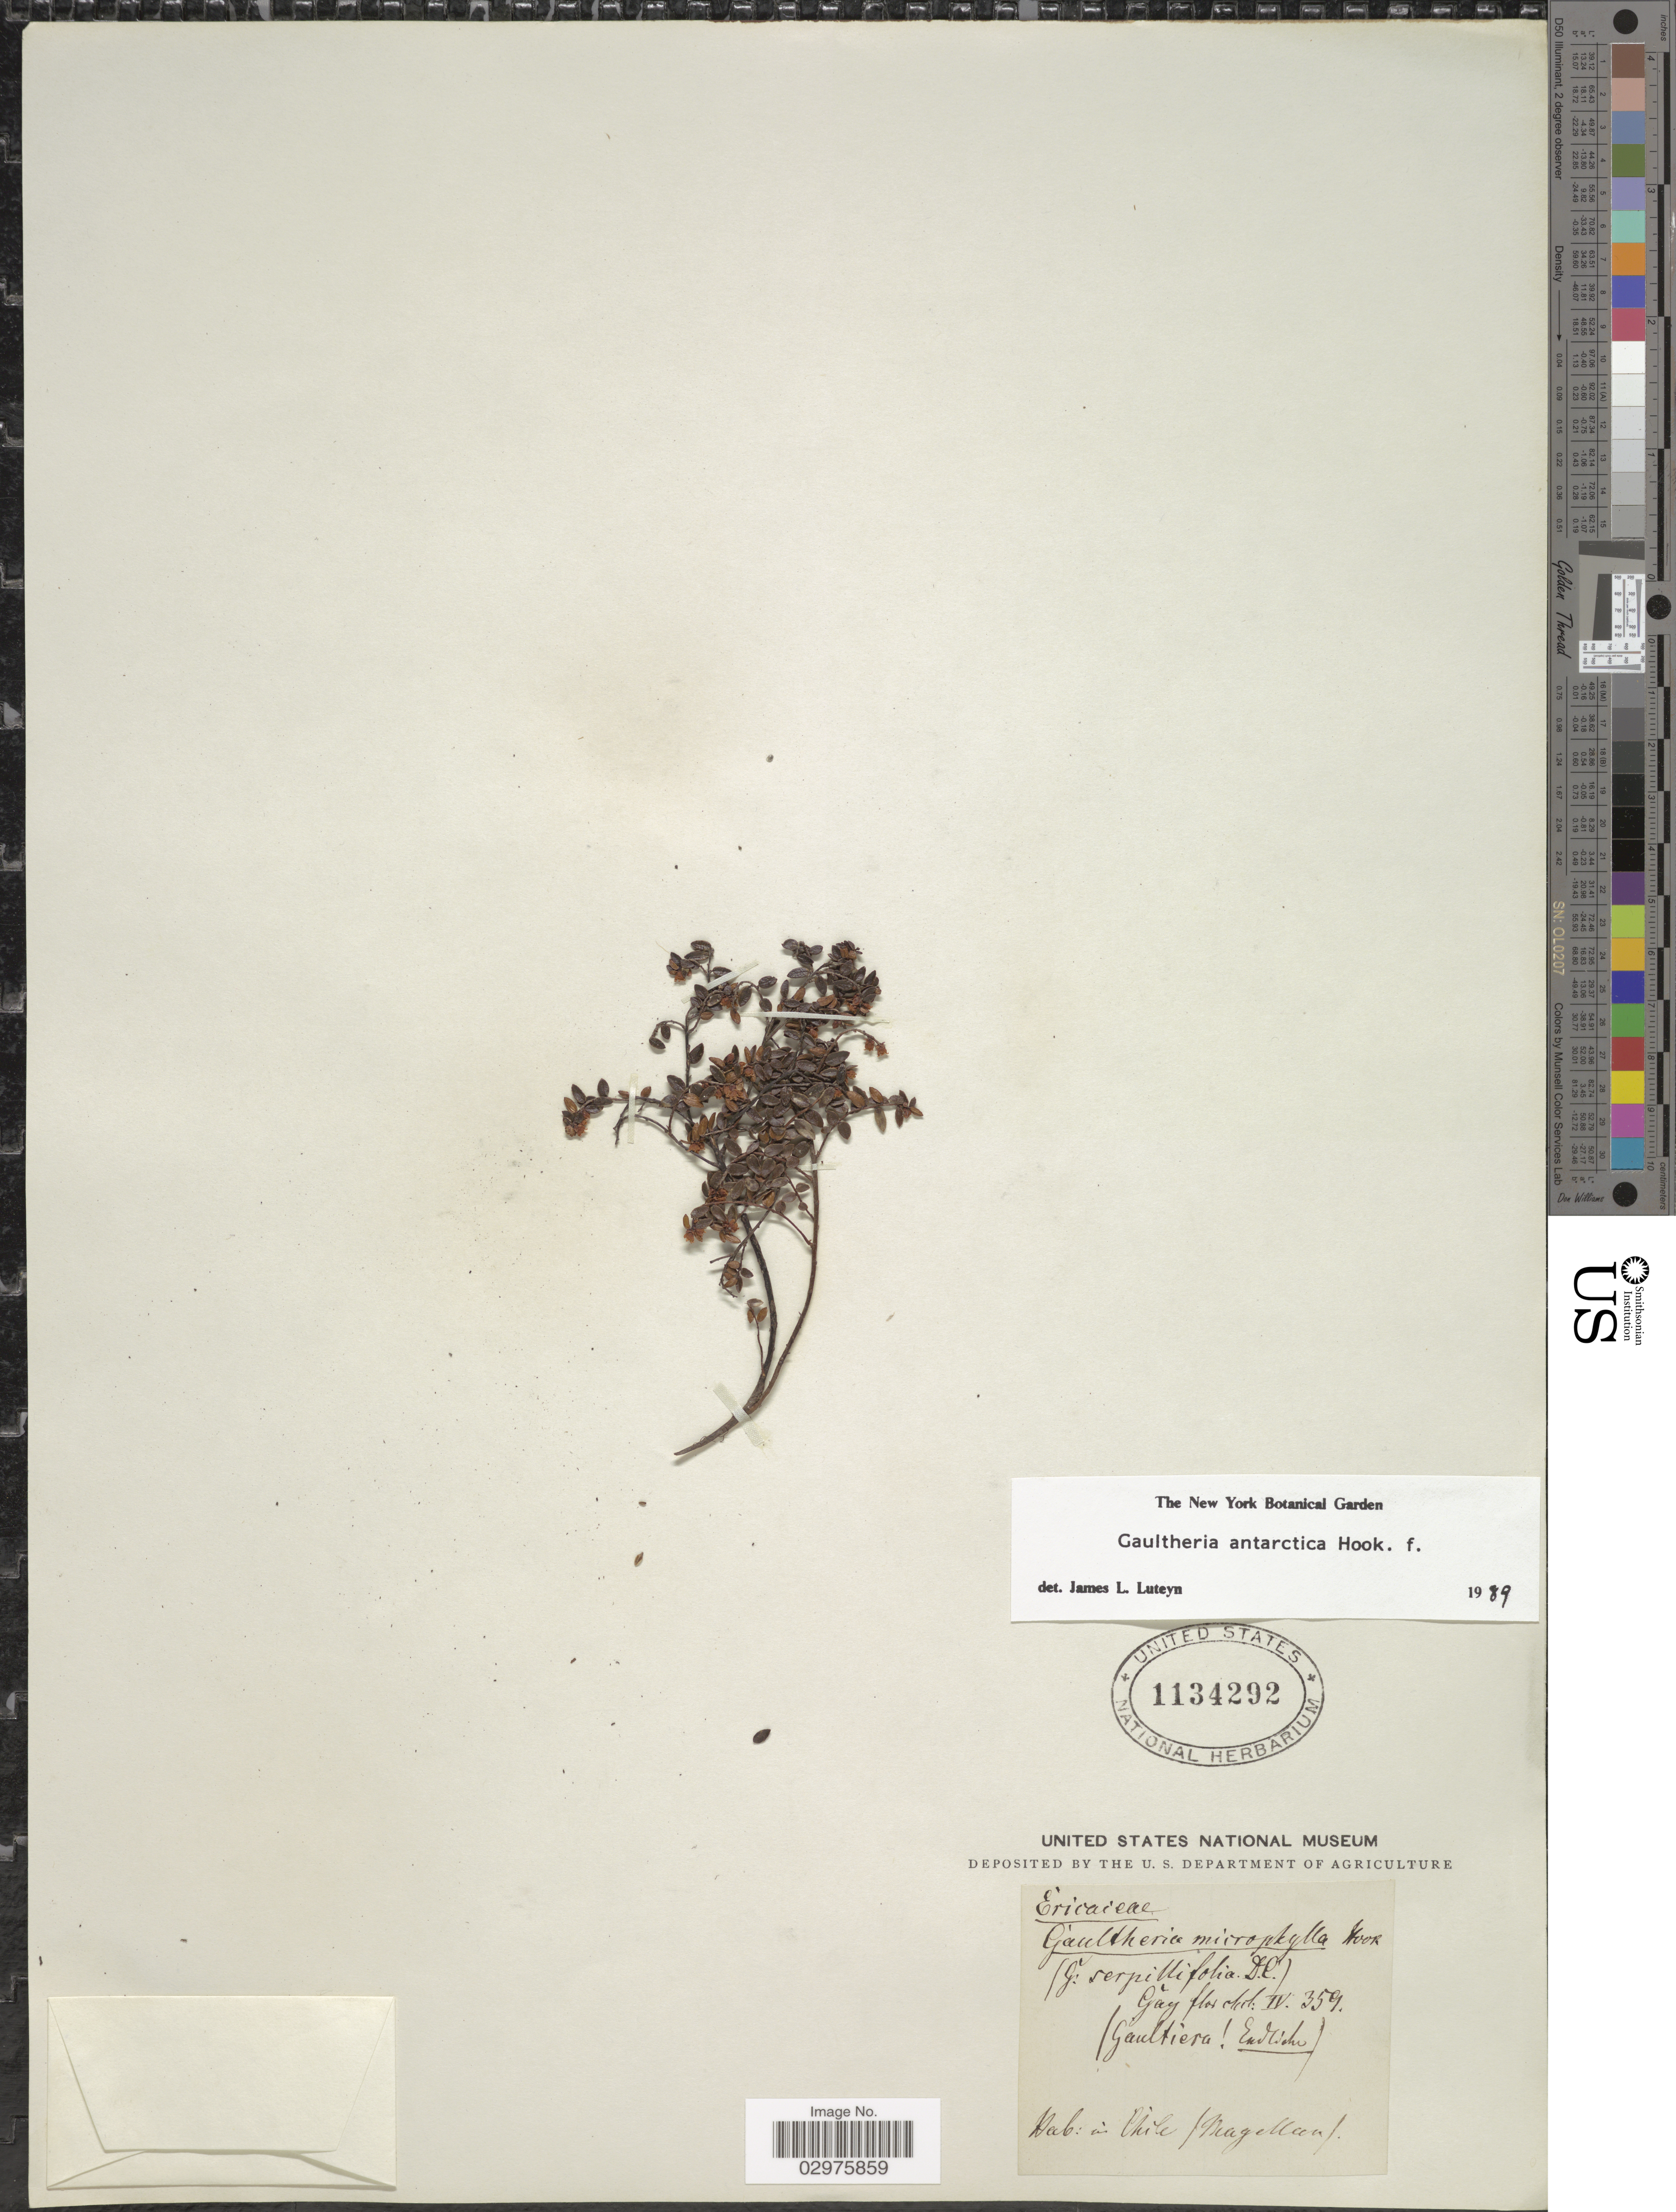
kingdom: Plantae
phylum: Tracheophyta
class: Magnoliopsida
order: Ericales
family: Ericaceae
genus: Gaultheria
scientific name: Gaultheria antarctica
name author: Hook. f.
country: Chile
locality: (Magellan).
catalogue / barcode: US 1134292